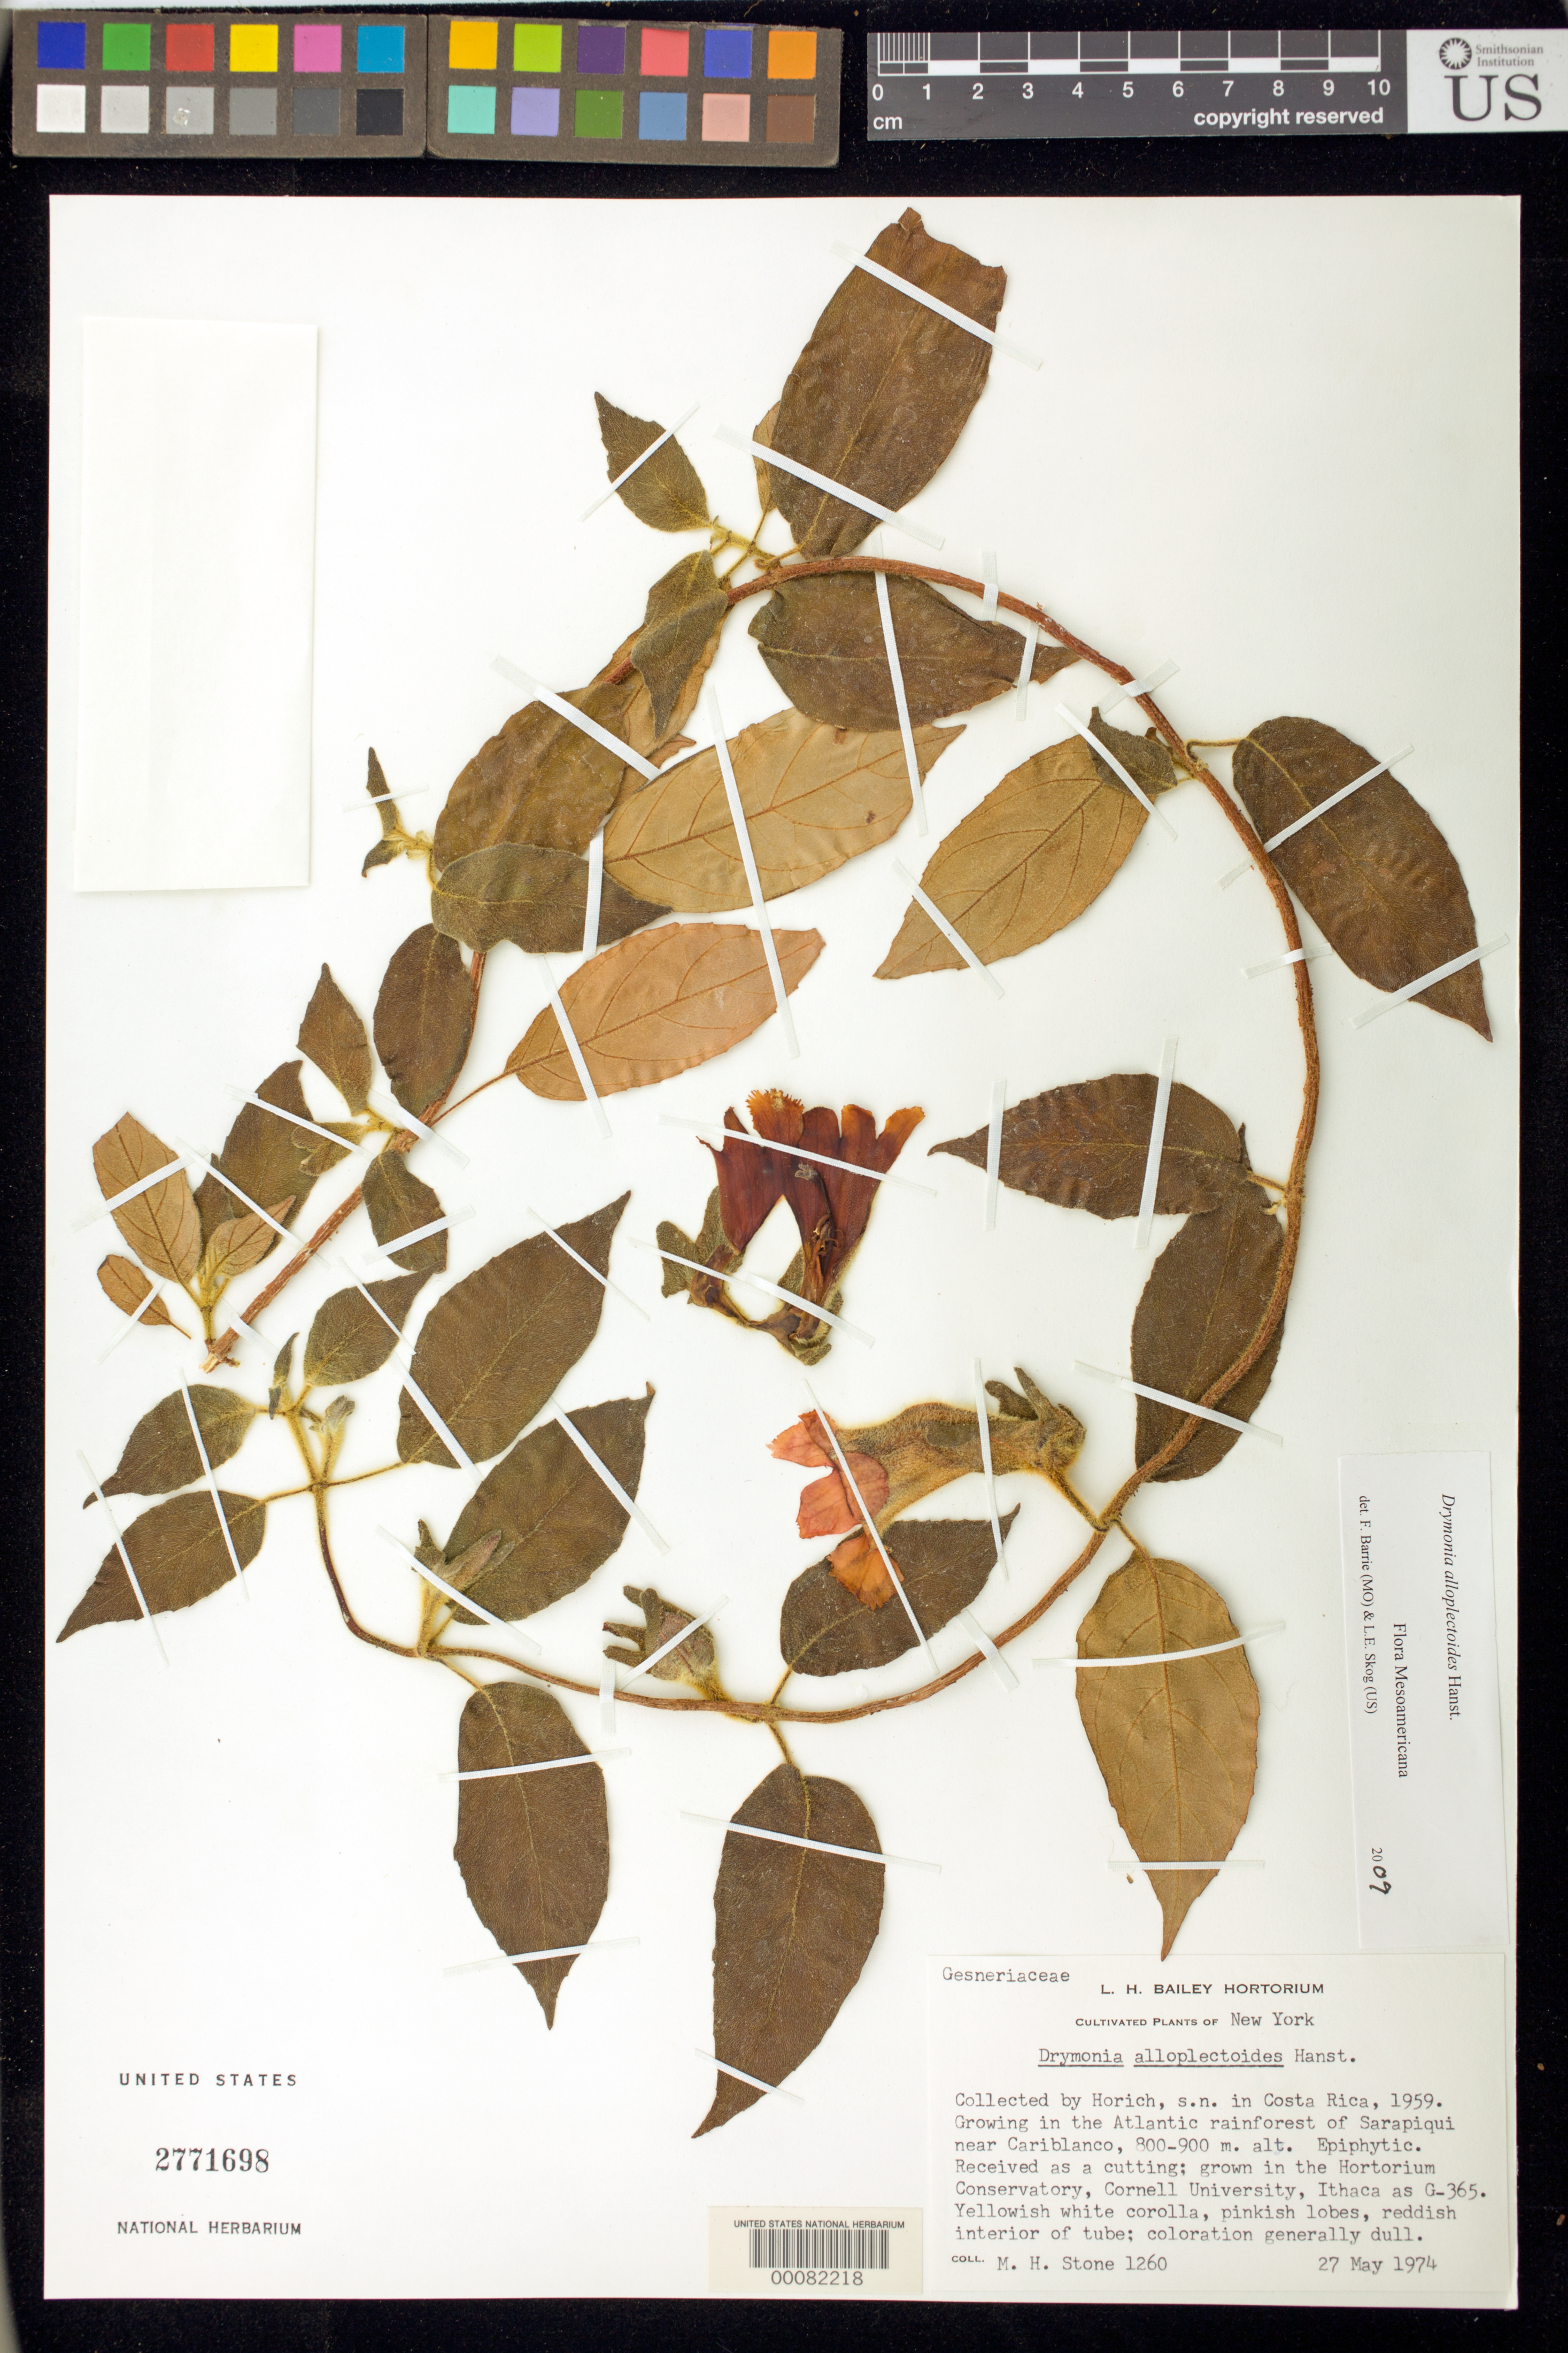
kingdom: Plantae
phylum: Tracheophyta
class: Magnoliopsida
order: Lamiales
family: Gesneriaceae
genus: Drymonia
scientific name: Drymonia alloplectoides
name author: Hanst.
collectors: M. Stone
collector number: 1260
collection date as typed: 27 May 1974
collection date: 1974-05-27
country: Costa Rica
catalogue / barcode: US 2771698